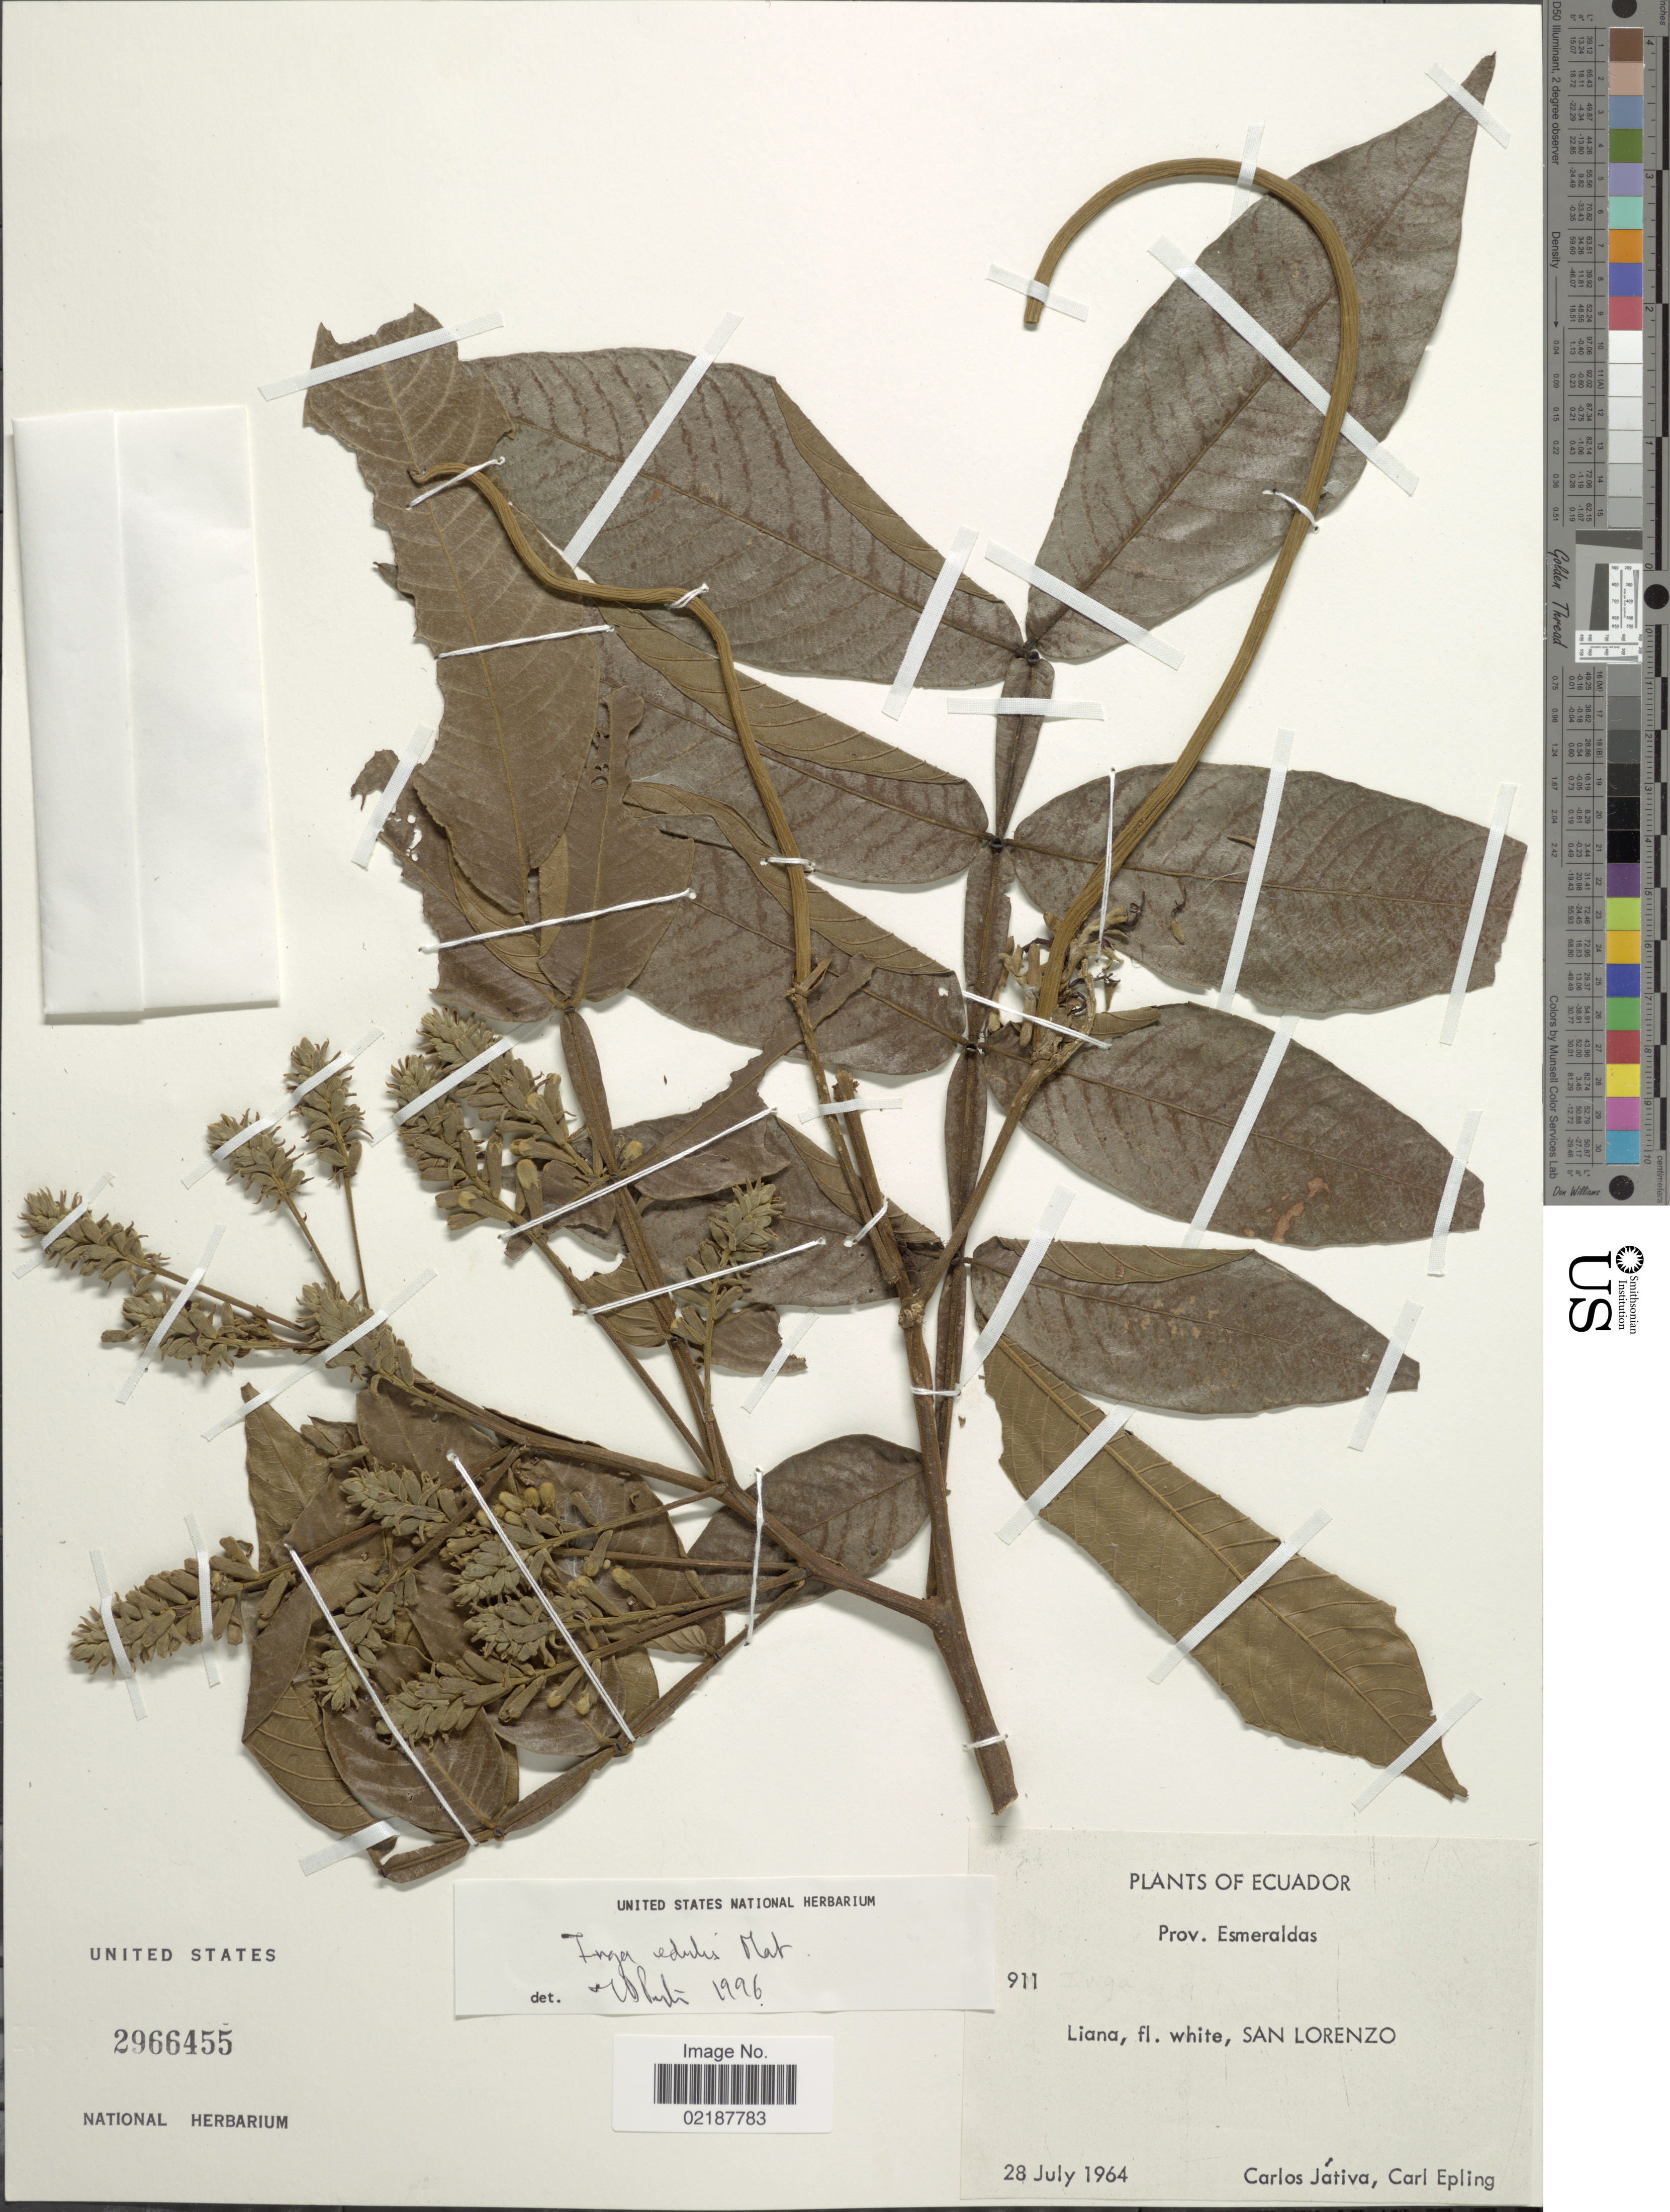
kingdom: Plantae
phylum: Tracheophyta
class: Magnoliopsida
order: Fabales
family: Fabaceae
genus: Inga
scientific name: Inga edulis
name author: Mart.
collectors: C. D. Játiva & C. C. Epling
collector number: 911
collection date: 1964-07-28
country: Ecuador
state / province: Esmeraldas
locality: Prov. Esmeraldas, San Lorenzo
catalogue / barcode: US 2966455